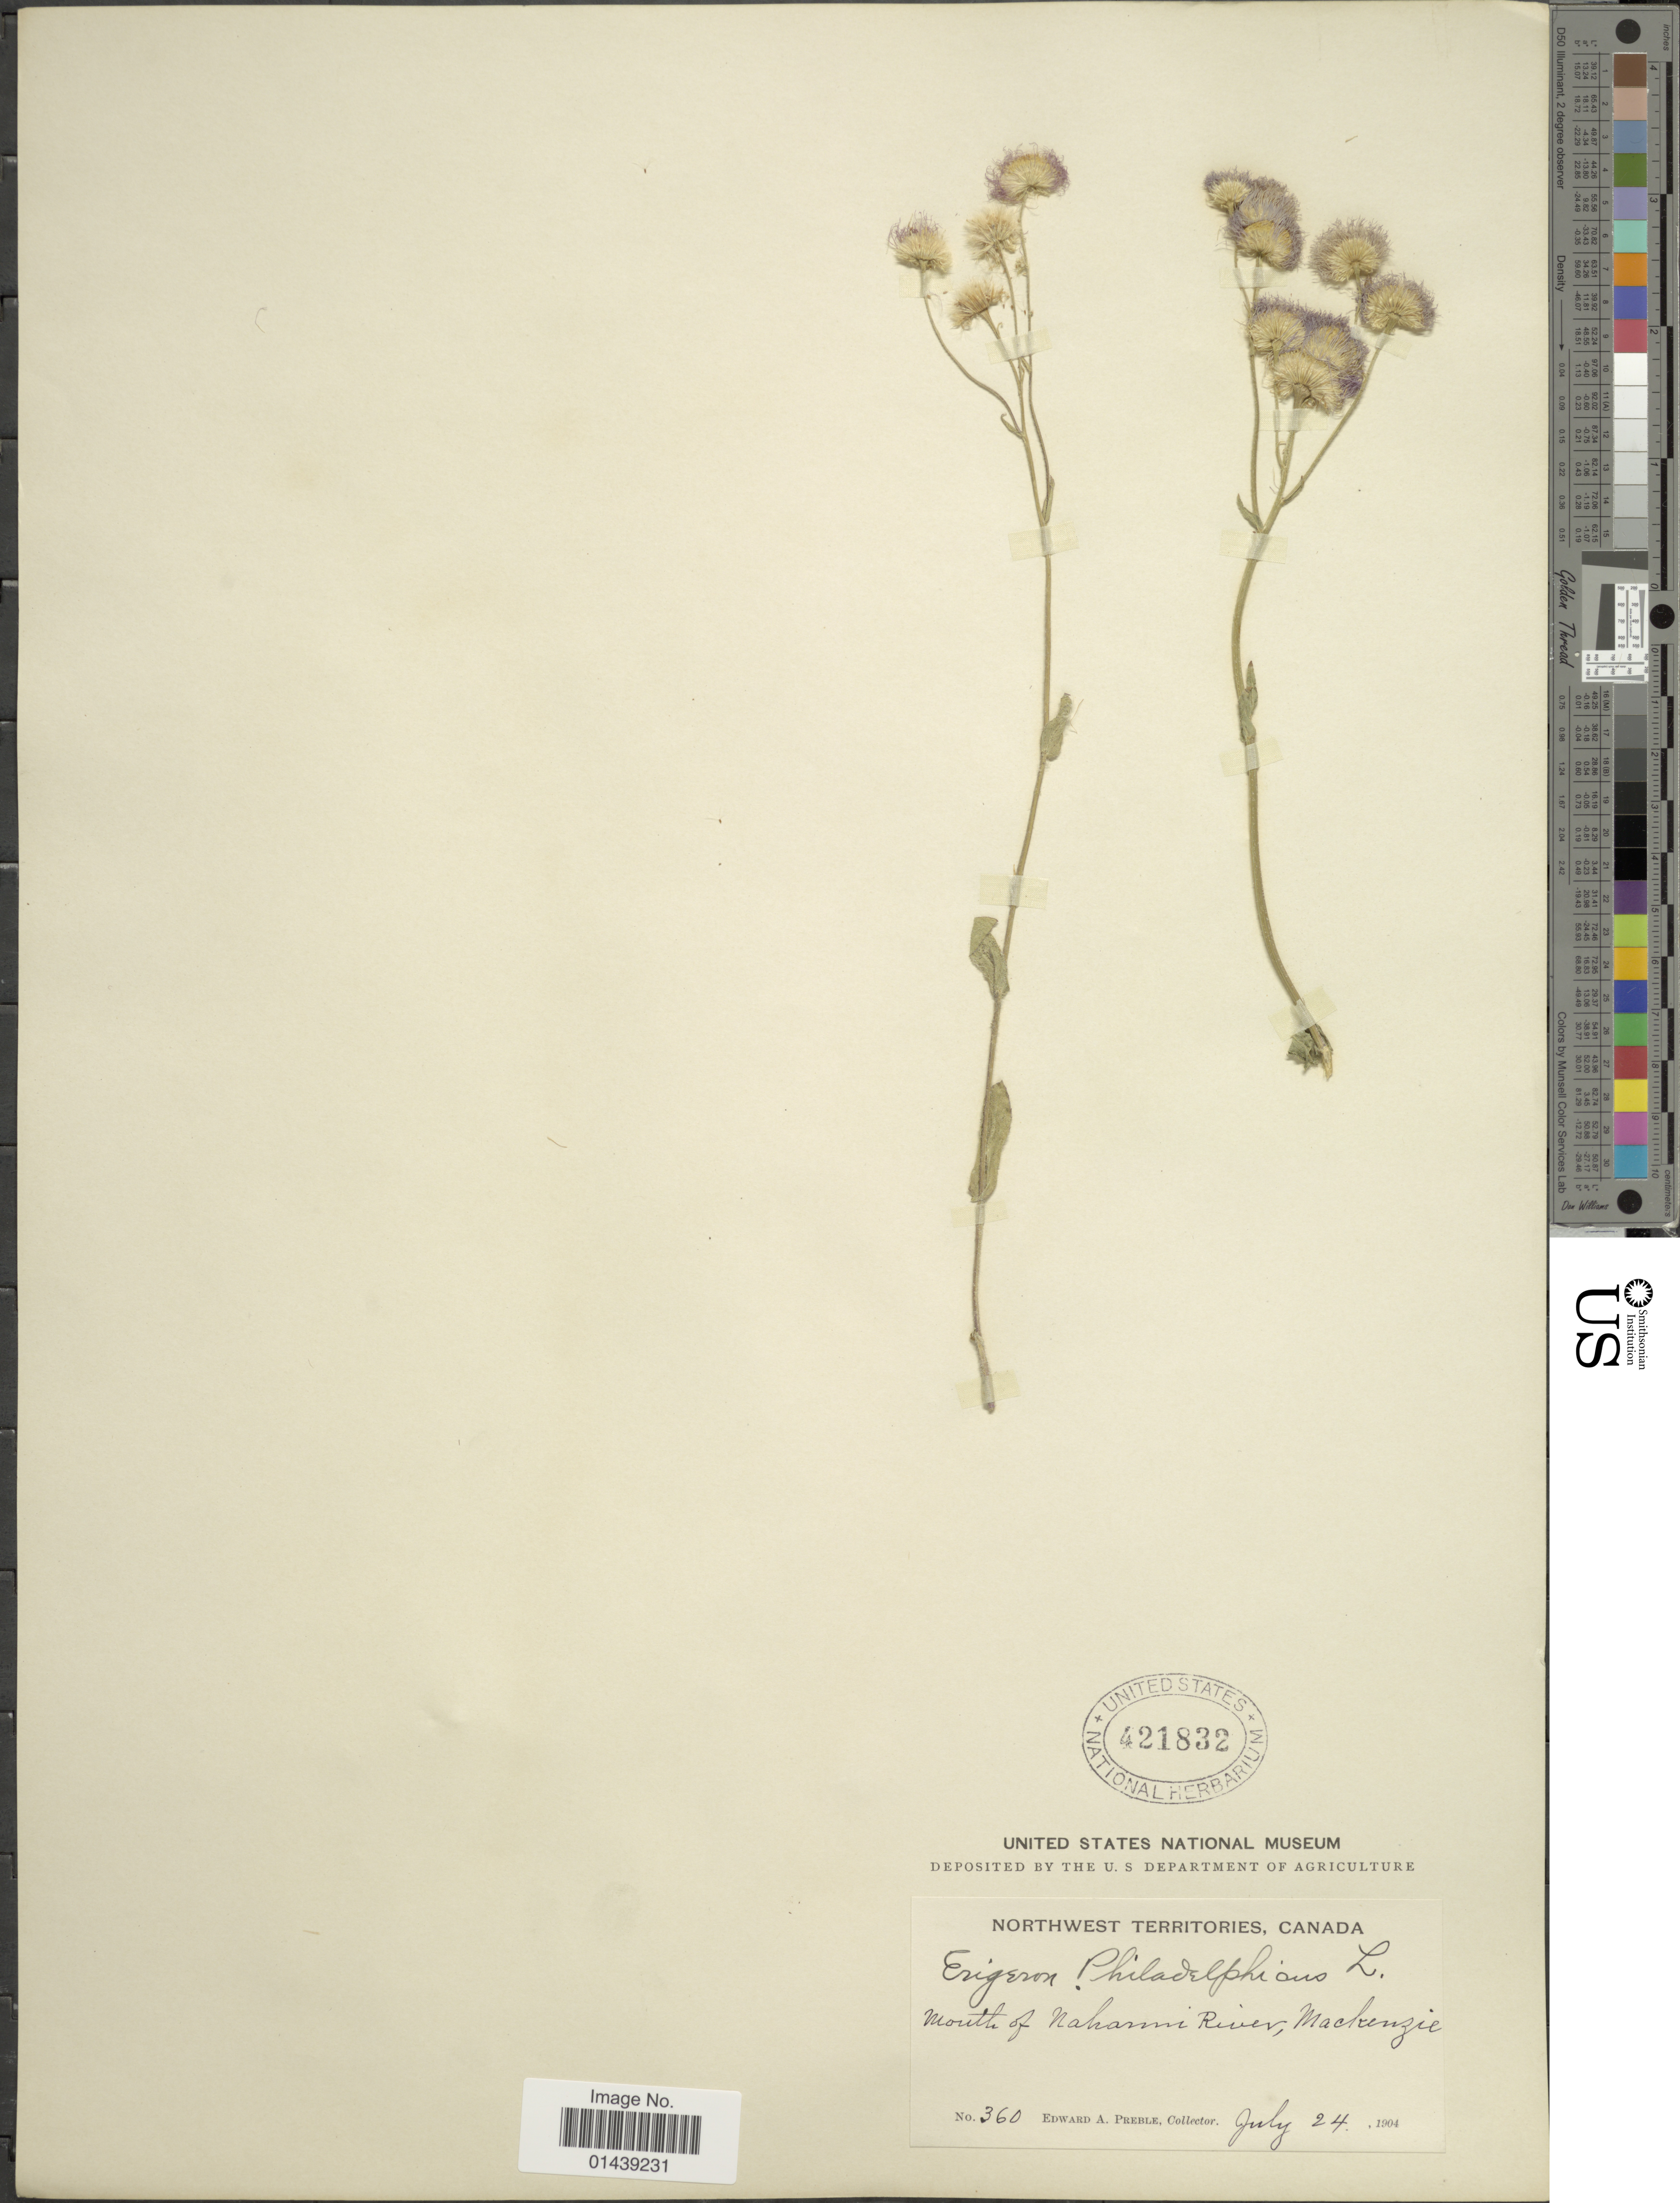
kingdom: Plantae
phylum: Tracheophyta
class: Magnoliopsida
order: Asterales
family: Asteraceae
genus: Erigeron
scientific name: Erigeron philadelphicus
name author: L.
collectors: E. Preble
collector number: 360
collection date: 1904-07-24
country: Canada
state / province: Northwest Territories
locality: Mouth of Naharmi River, Mackenzie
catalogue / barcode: US 421832